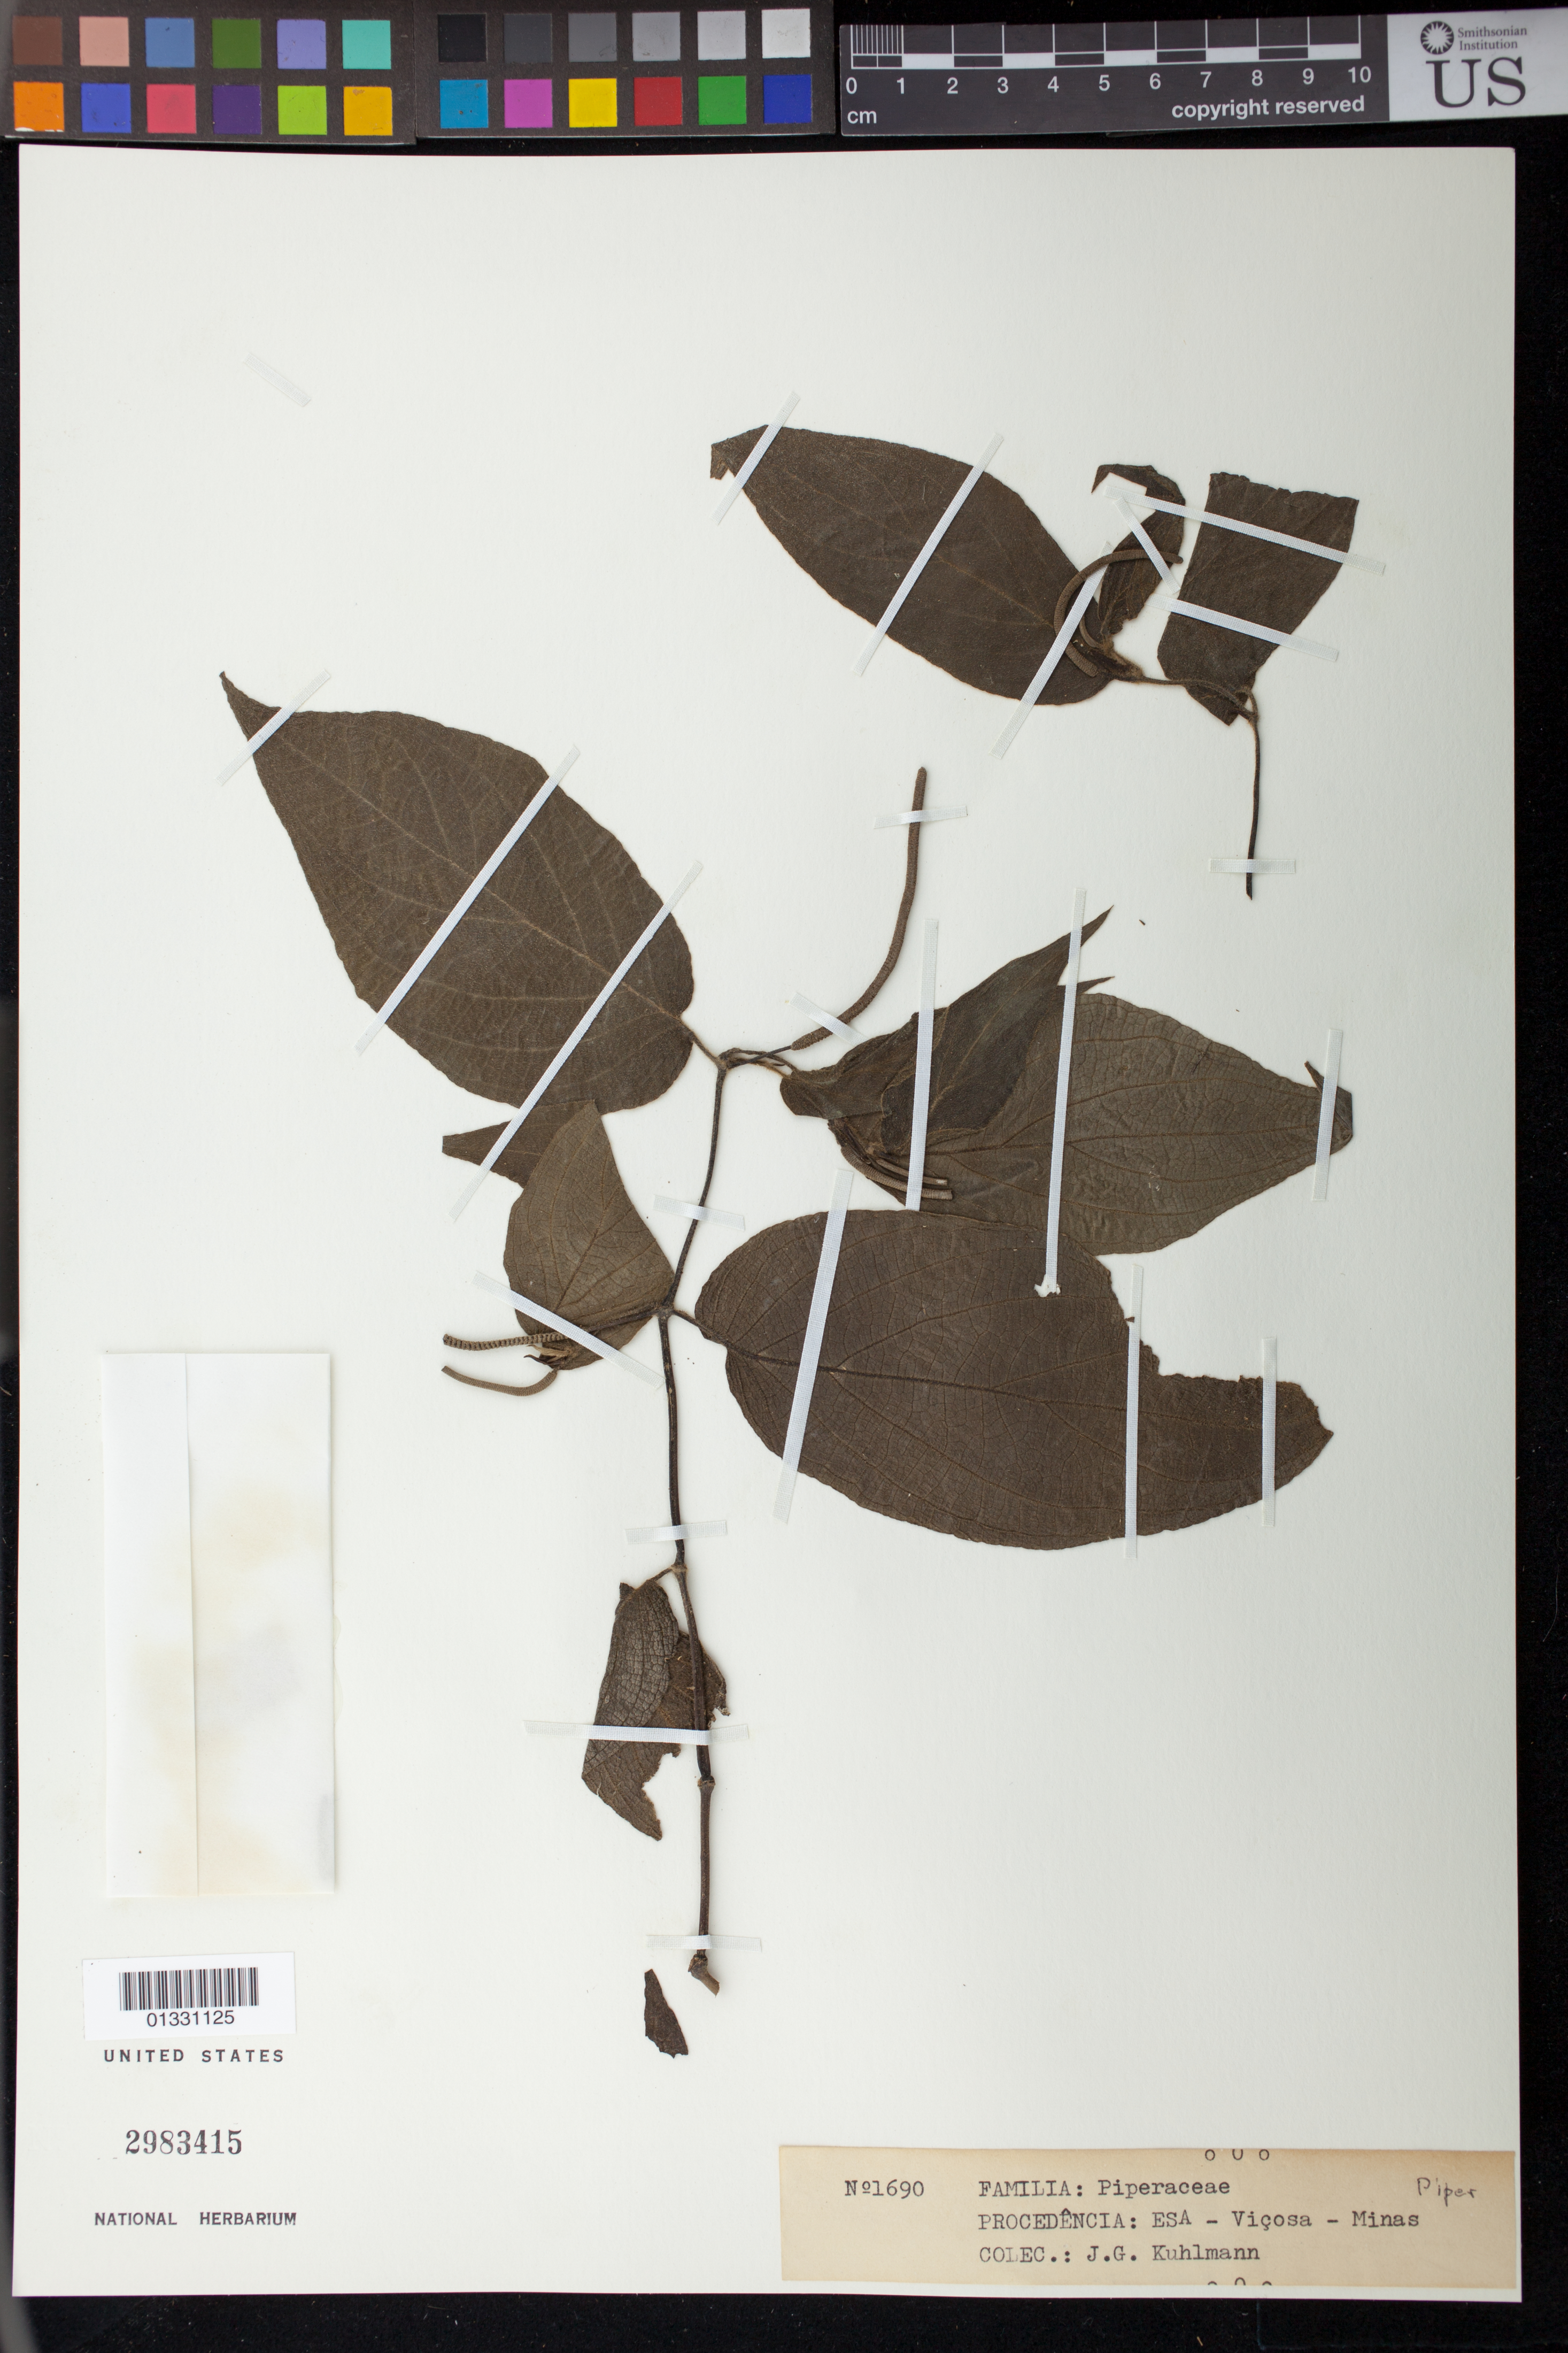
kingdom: Plantae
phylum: Tracheophyta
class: Magnoliopsida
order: Piperales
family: Piperaceae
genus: Piper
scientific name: Piper sp.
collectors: J. G. Kuhlmann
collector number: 1690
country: Brazil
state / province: Minas Gerais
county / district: Viçosa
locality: ESA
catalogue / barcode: US 2983415